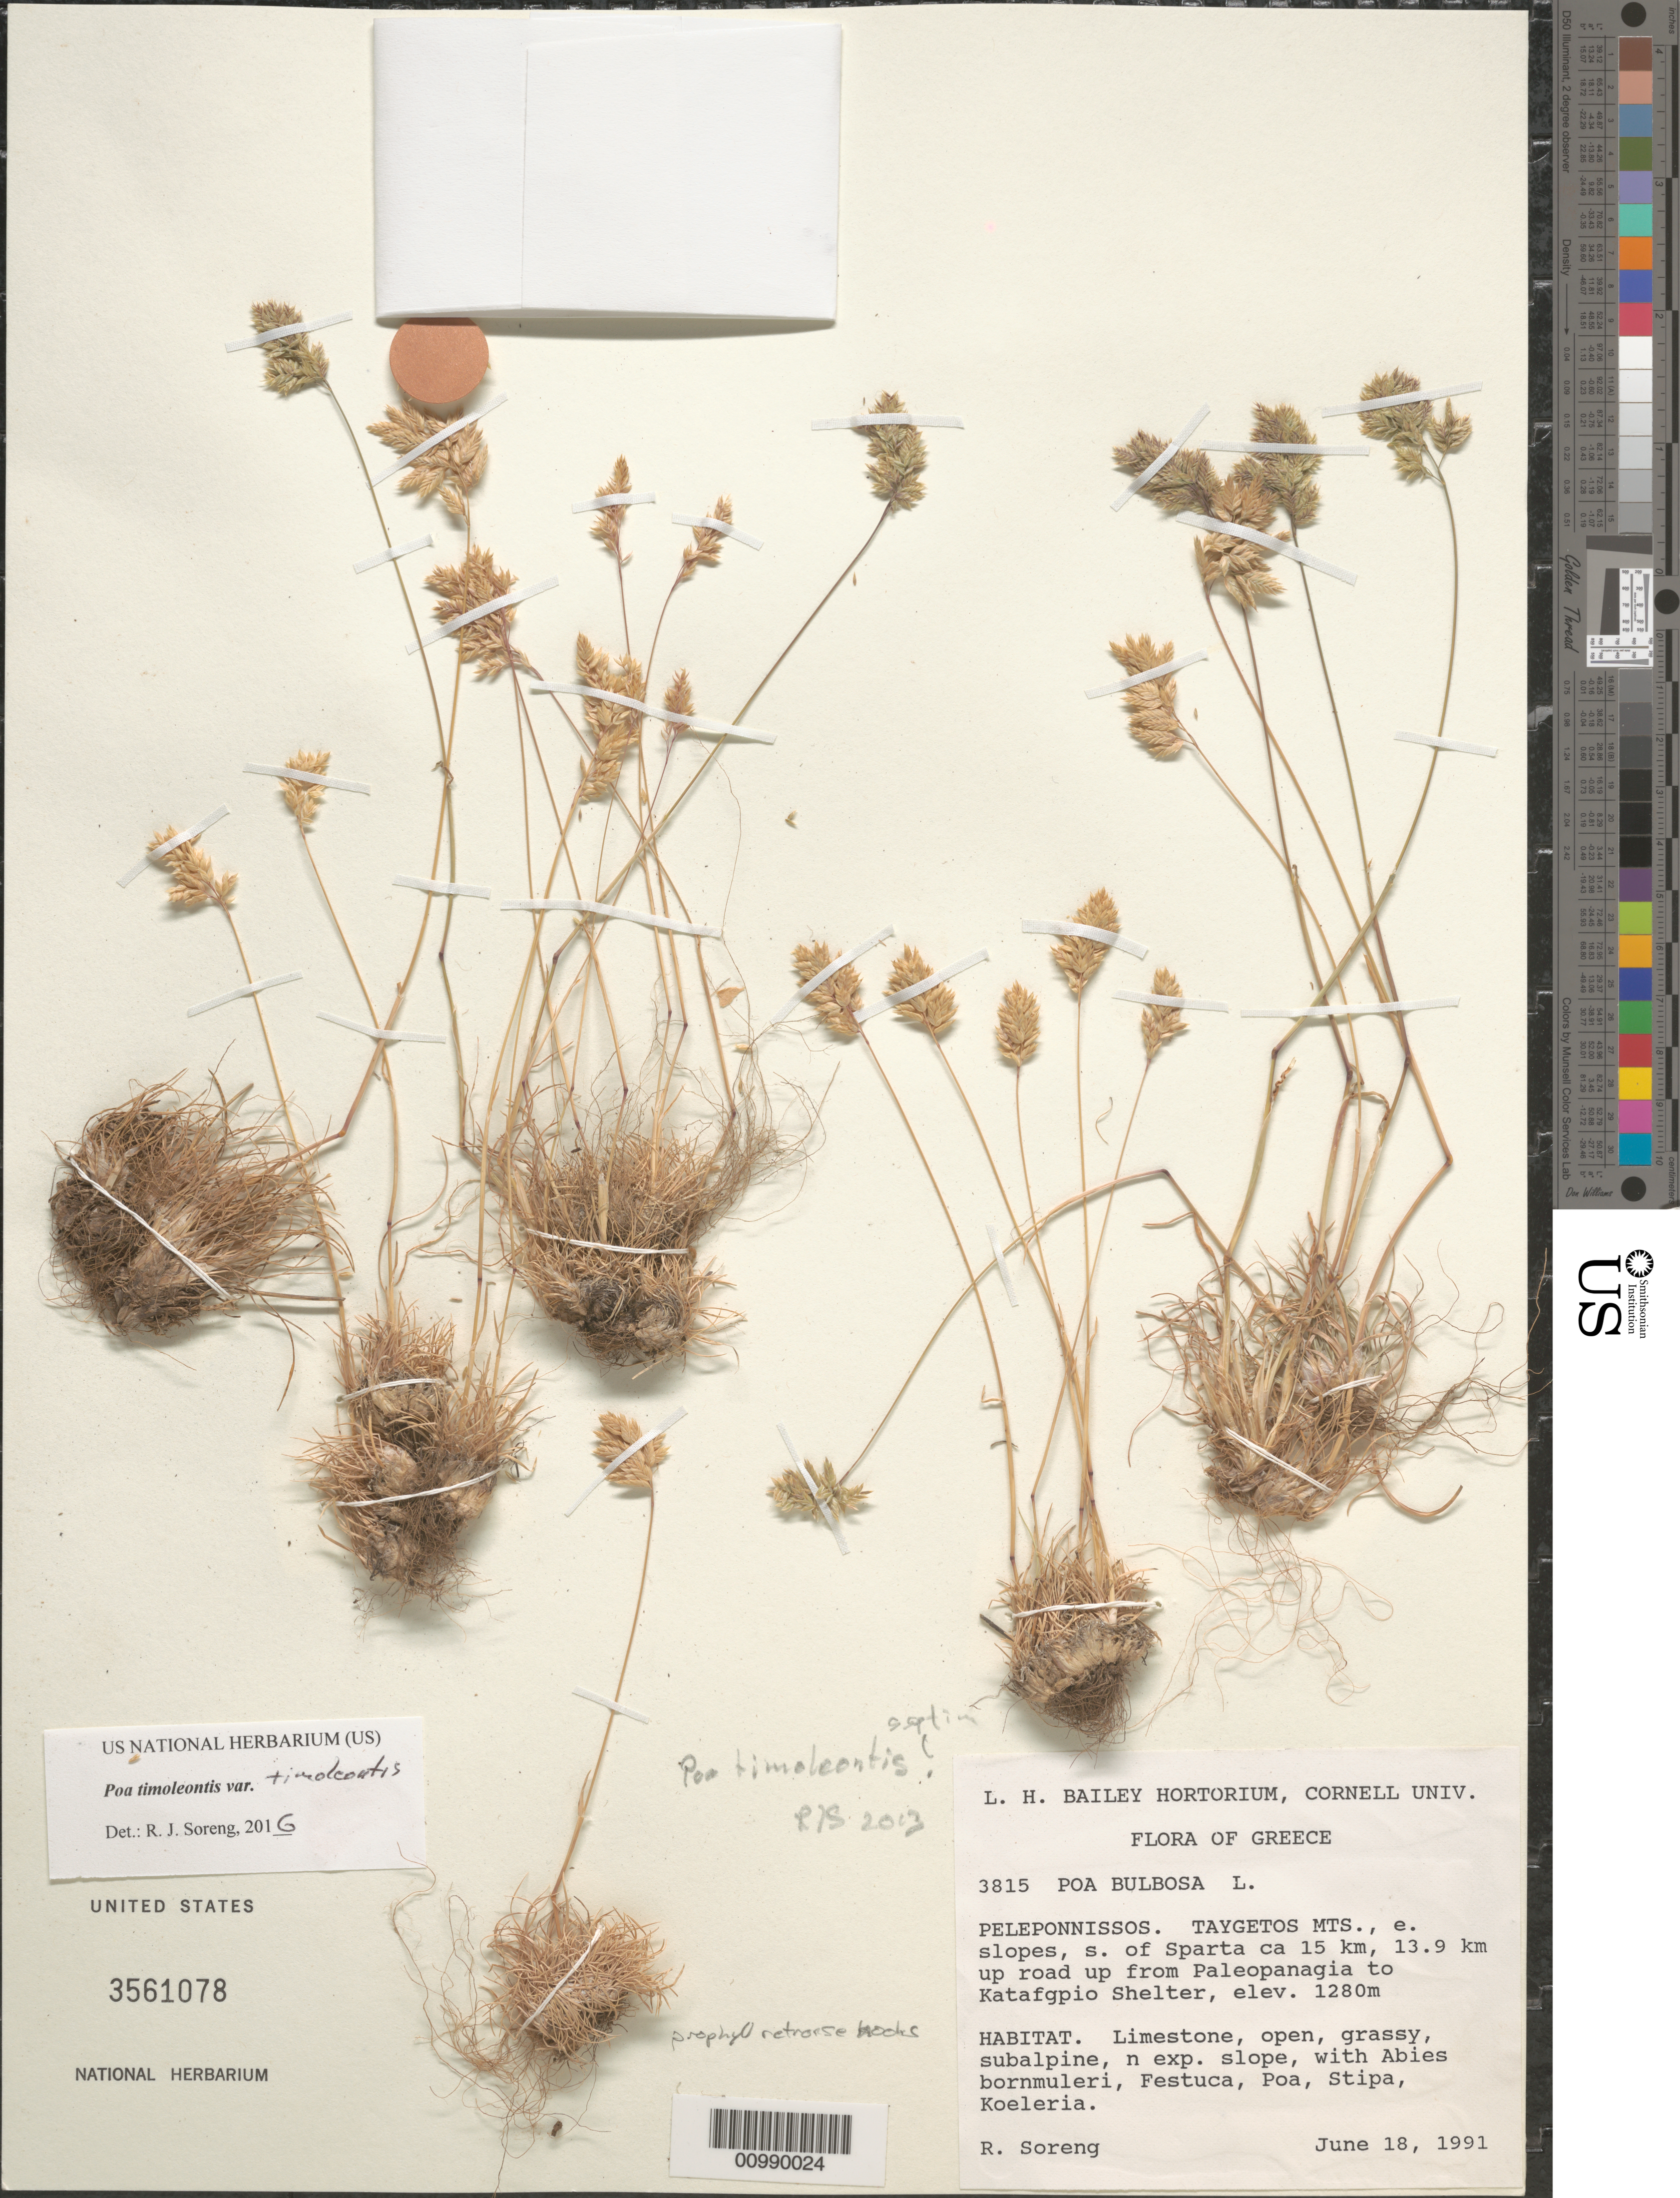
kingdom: Plantae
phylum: Tracheophyta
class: Liliopsida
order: Poales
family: Poaceae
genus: Poa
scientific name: Poa timoleontis var. timoleontis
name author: Heldr. ex Boiss.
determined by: Soreng, Robert J., Research Associate (BOT), Smithsonian Institution - National Museum of Natural History (UNITED STATES)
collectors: R. J. Soreng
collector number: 3815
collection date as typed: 18 Jun 1991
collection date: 1991-06-18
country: Greece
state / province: Peloponnese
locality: TAYGETOS MTS., E slopes, S of Sparta ca 15 km, 13.9 km up road up from Paleopanagia to Katafgpio Shelter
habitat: Limestone, open, grassy, subalpine, n exp. slope, with Abies bornumuelleriana, Festuca, Poa, Stipa, Koeleria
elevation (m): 1280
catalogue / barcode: US 3561078